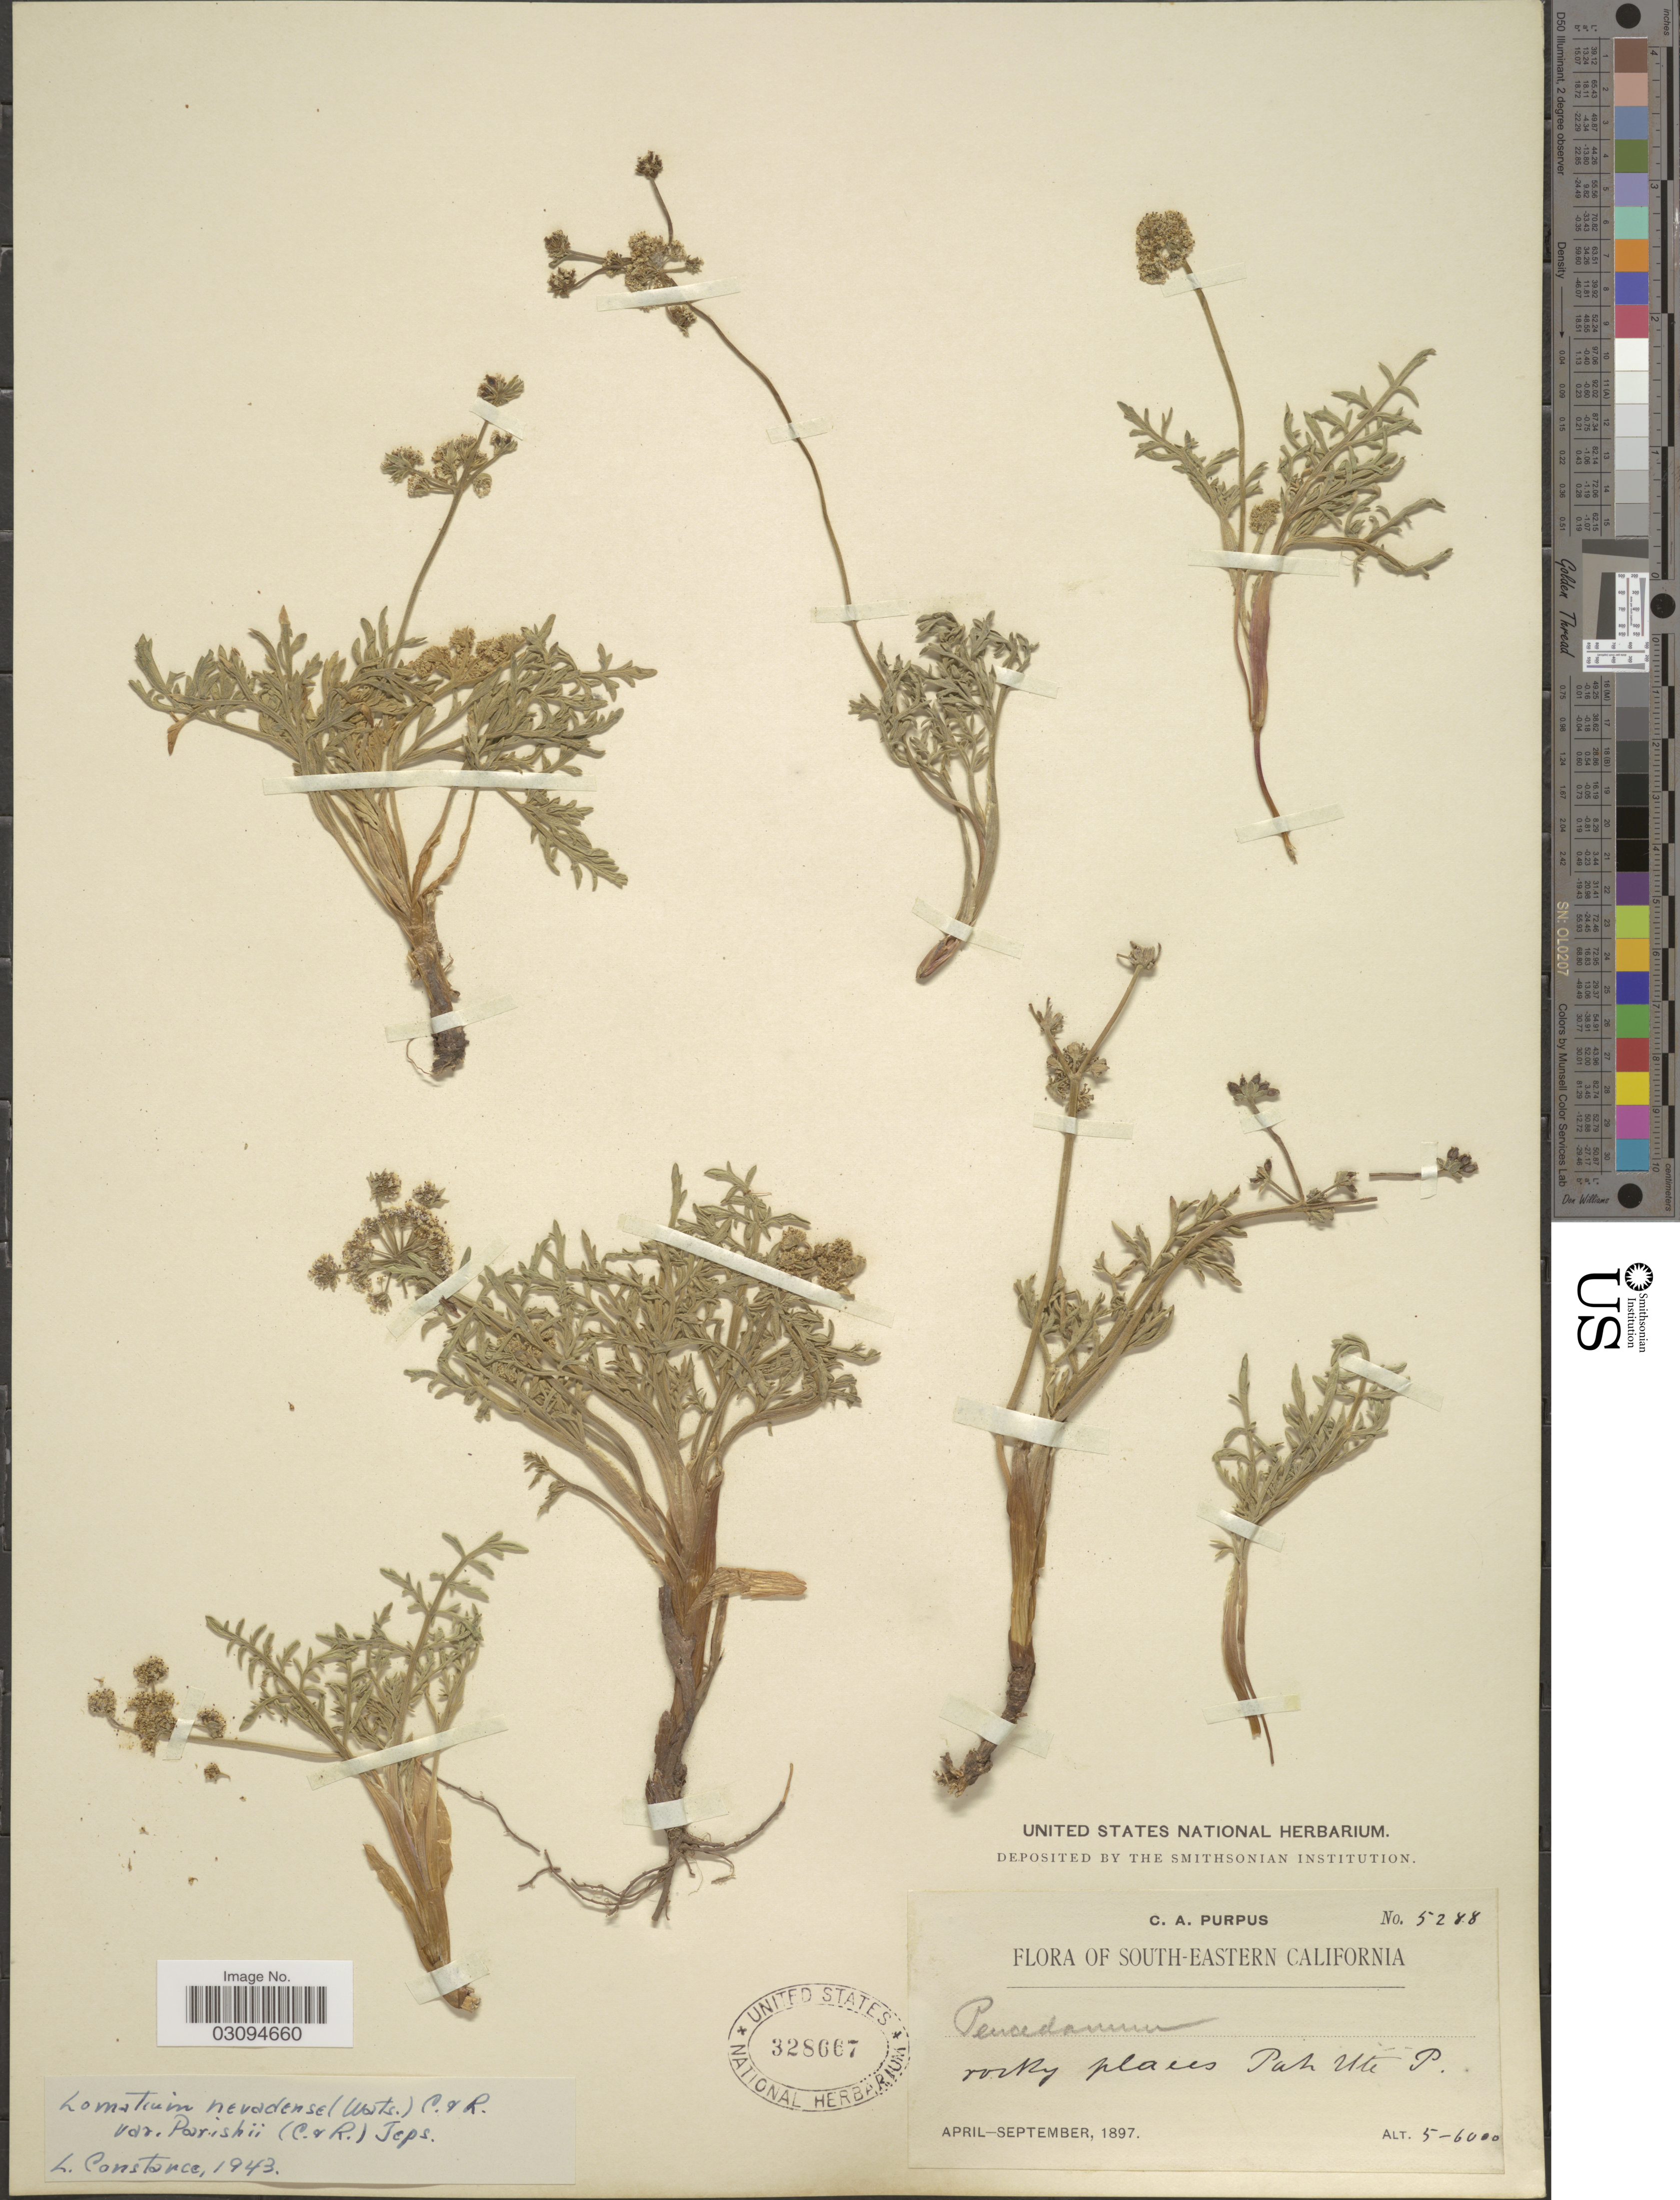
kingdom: Plantae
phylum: Tracheophyta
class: Magnoliopsida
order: Apiales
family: Apiaceae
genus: Lomatium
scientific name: Lomatium nevadense var. parishii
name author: (J.M. Coult. & Rose) Jeps.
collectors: C. A. Purpus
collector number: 5288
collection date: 1897-04/1897-09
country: United States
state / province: California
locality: South-eastern California. Pah Ute P.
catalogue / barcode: US 328667